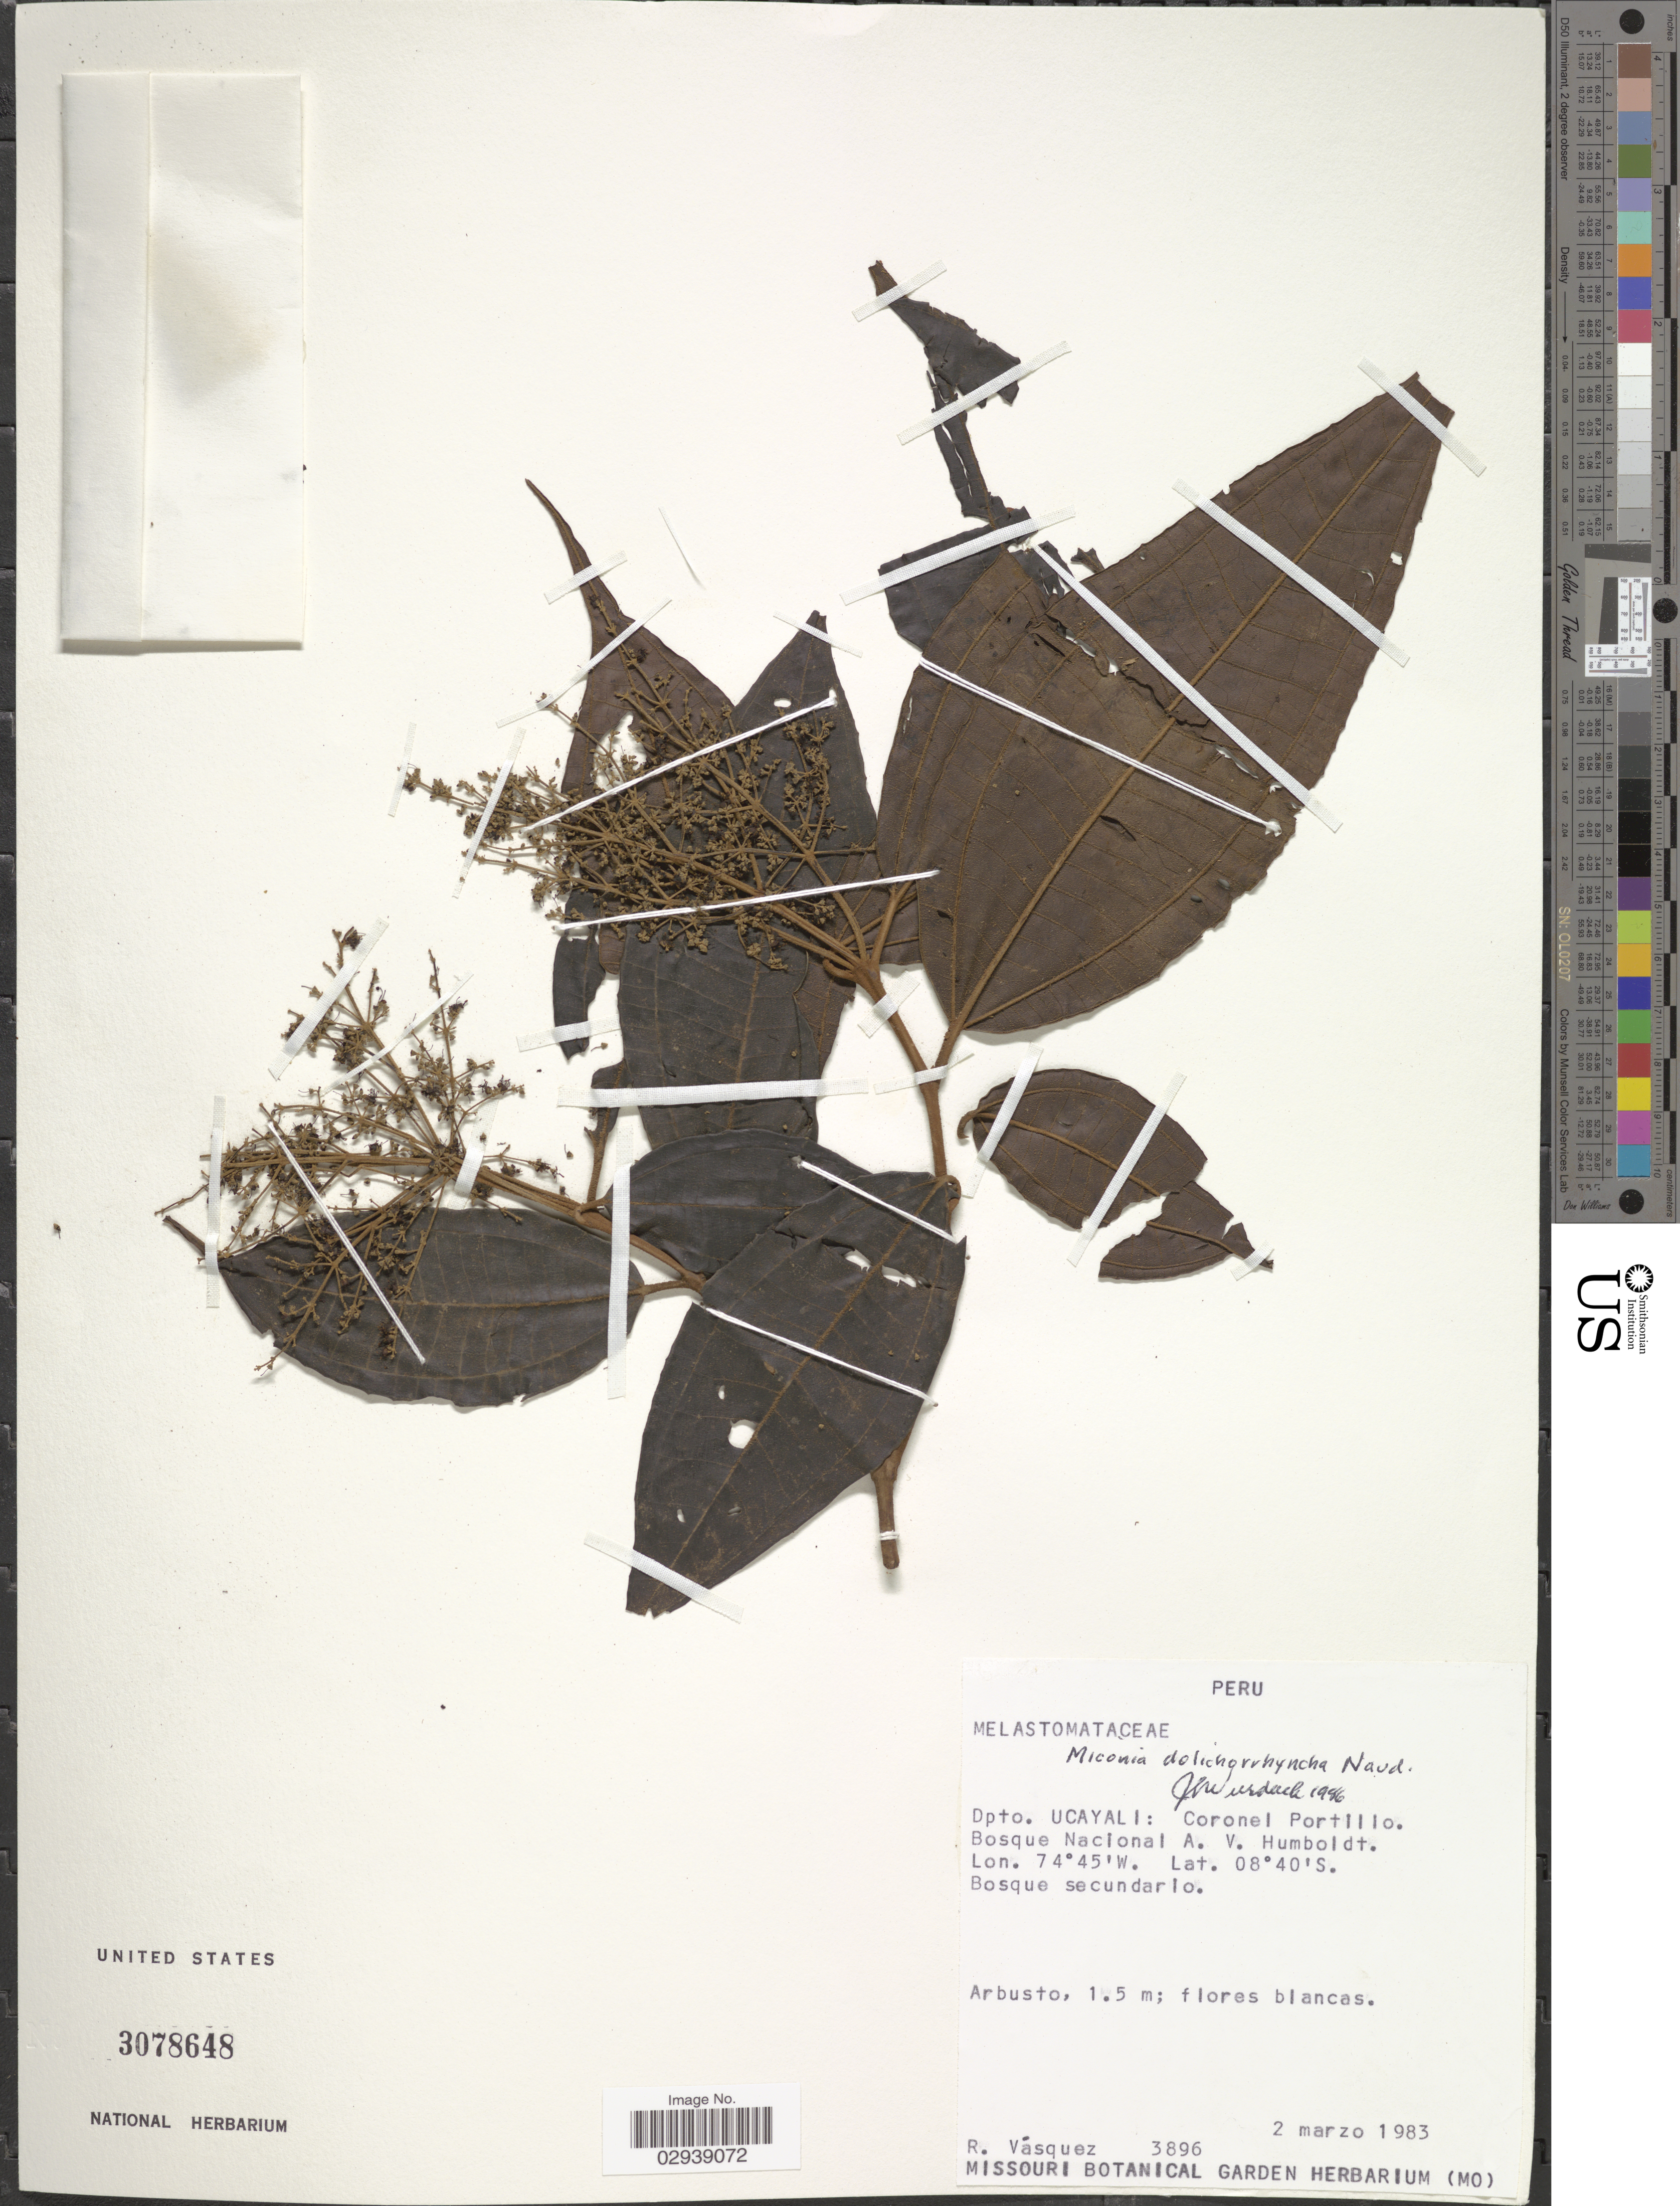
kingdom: Plantae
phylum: Tracheophyta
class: Magnoliopsida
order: Myrtales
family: Melastomataceae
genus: Miconia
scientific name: Miconia dolichorrhyncha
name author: Naudin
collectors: R. Vásquez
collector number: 3896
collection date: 1983-03-02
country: Peru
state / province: Ucayali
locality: Dpto. Ucayali: Coronel Portillo. Bosque Nacional A.V. Humboldt.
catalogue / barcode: US 3078648